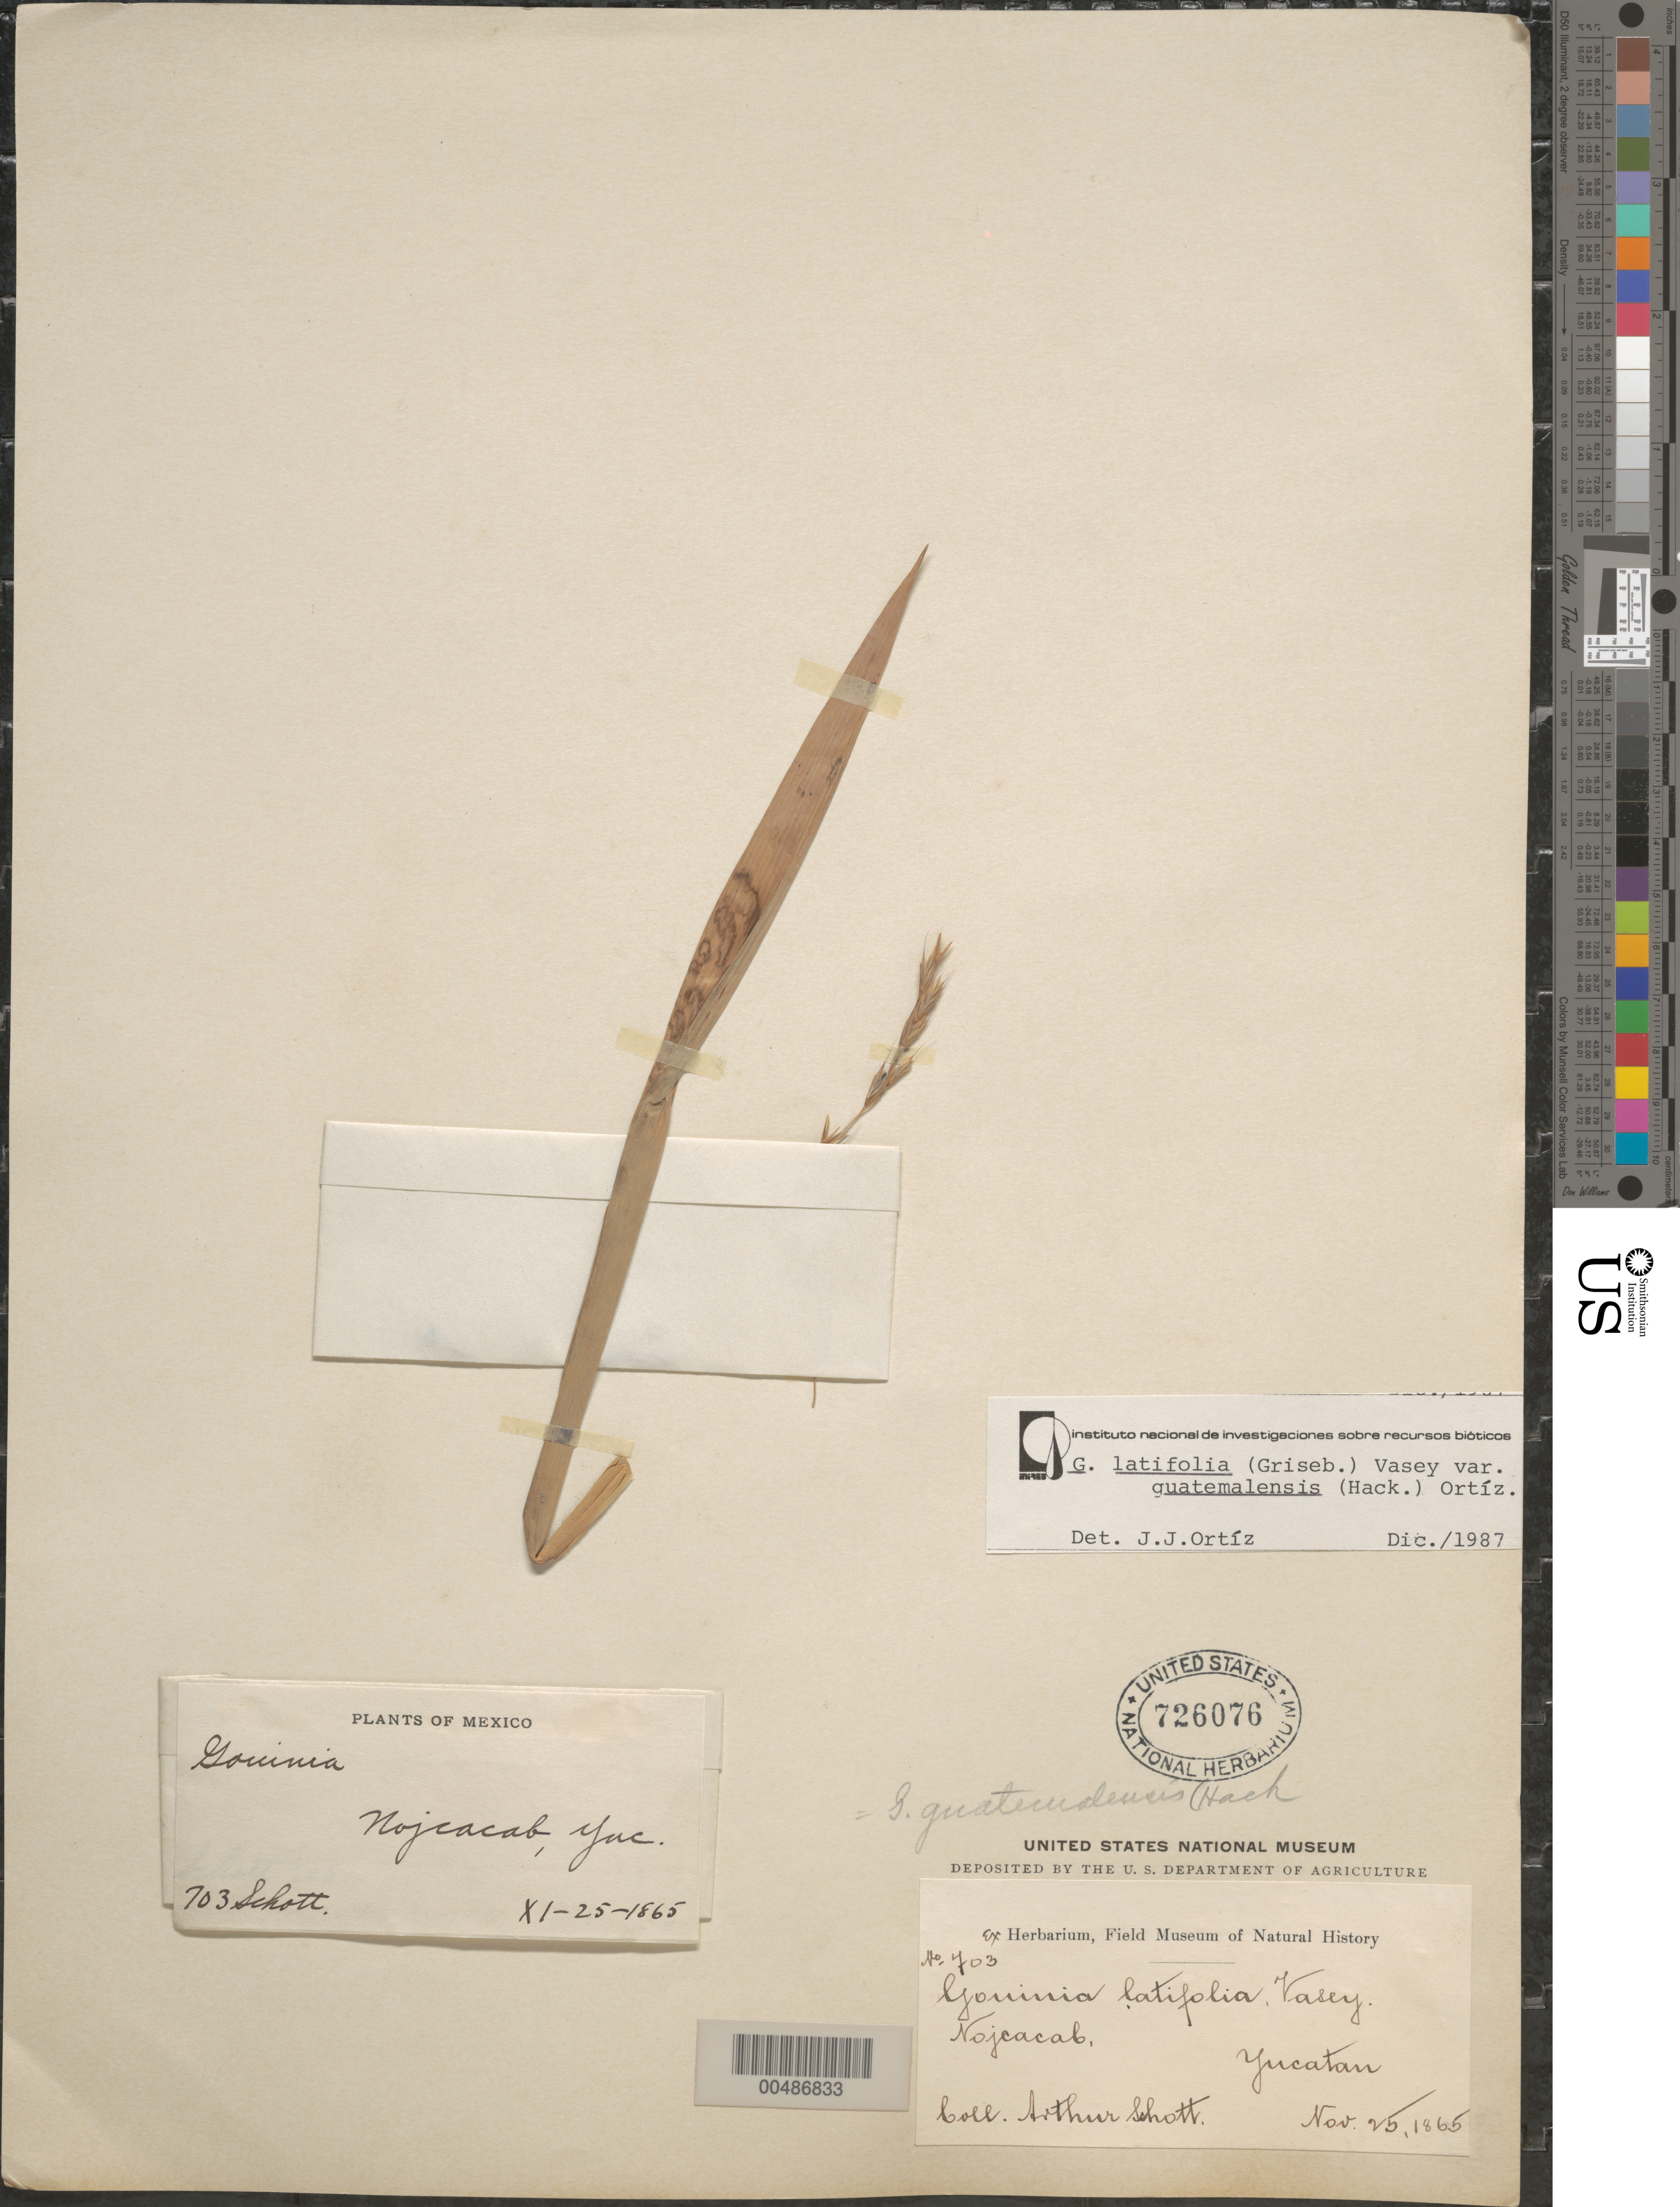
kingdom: Plantae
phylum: Tracheophyta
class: Liliopsida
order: Poales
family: Poaceae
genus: Gouinia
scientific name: Gouinia latifolia var. guatemalensis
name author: (Griseb.) Vasey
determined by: Ort¡z, J. J.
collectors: A. C. V. Schott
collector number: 703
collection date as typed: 25 Nov 1865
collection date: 1865-11-25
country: Mexico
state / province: Yucatan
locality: Nojcacab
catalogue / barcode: US 726076